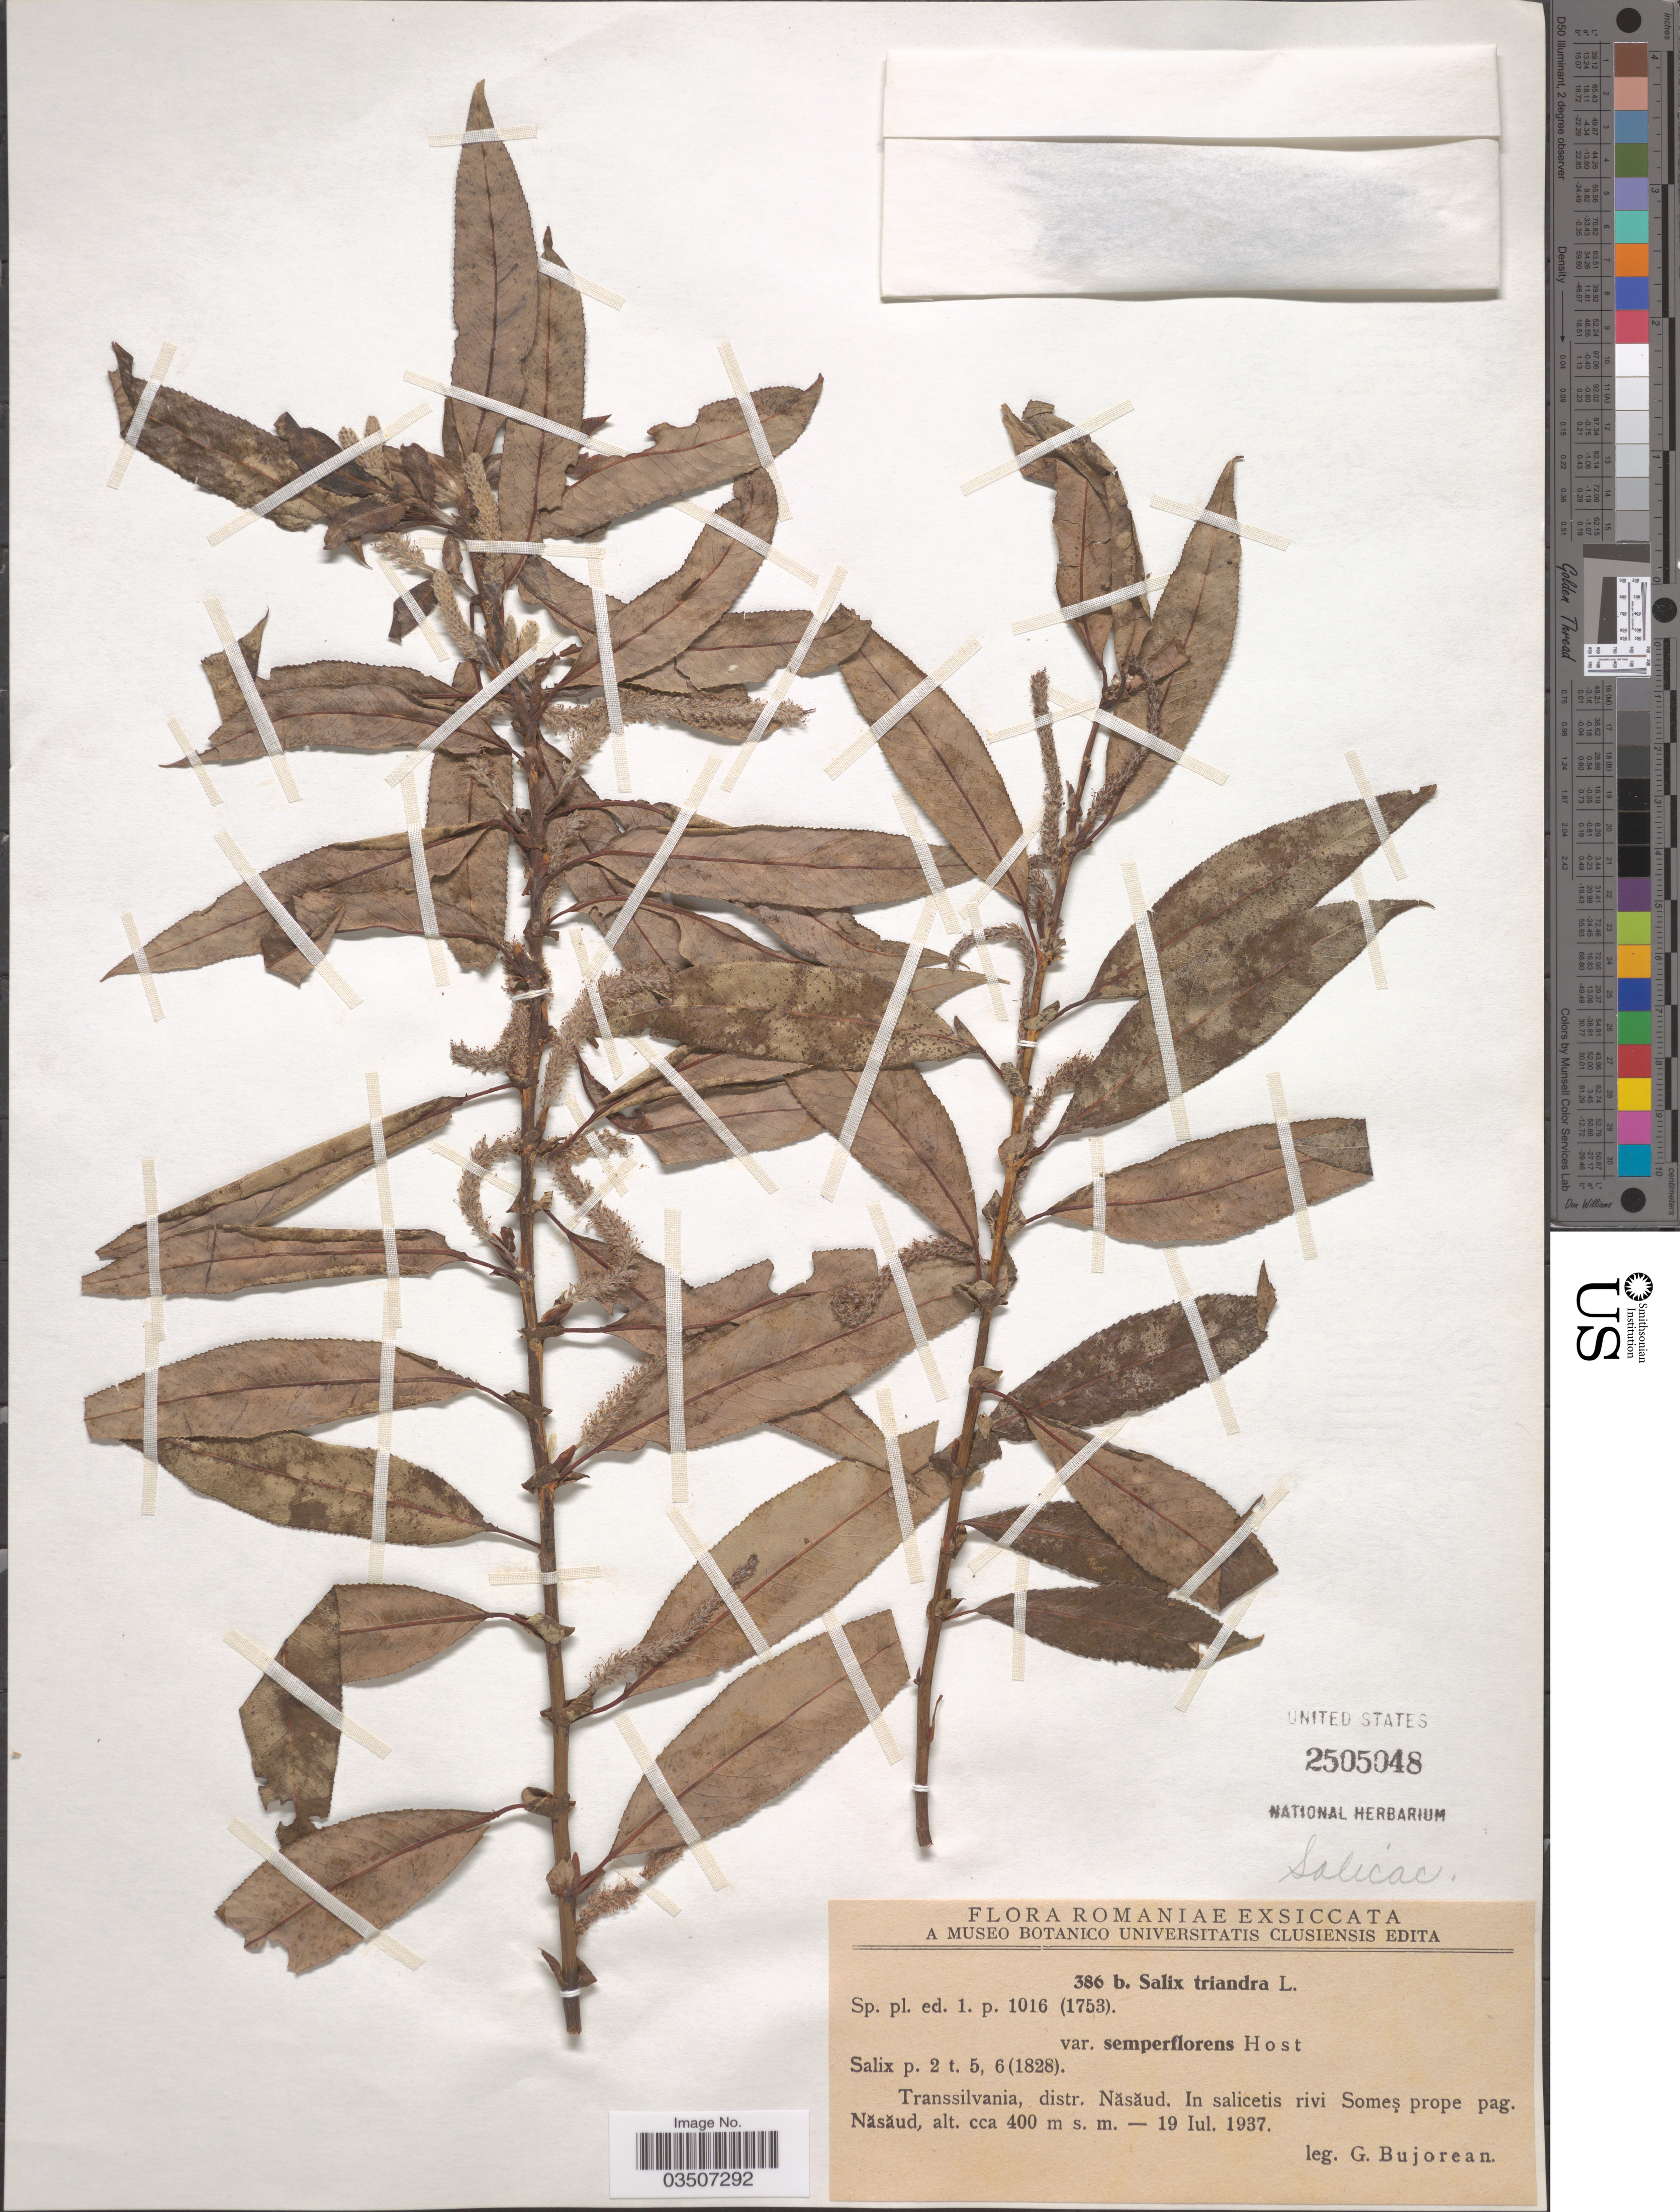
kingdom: Plantae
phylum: Tracheophyta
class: Magnoliopsida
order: Malpighiales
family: Salicaceae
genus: Salix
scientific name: Salix triandra var. semperflorens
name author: Host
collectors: G. Bujorean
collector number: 386 b.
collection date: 1937-07-19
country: Romania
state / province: Bistrita-Nasaud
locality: Transsilvania, distr. Nåsåud. In salicetis rivi Someş prope pag. Nåsåud.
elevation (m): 400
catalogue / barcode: US 2505048